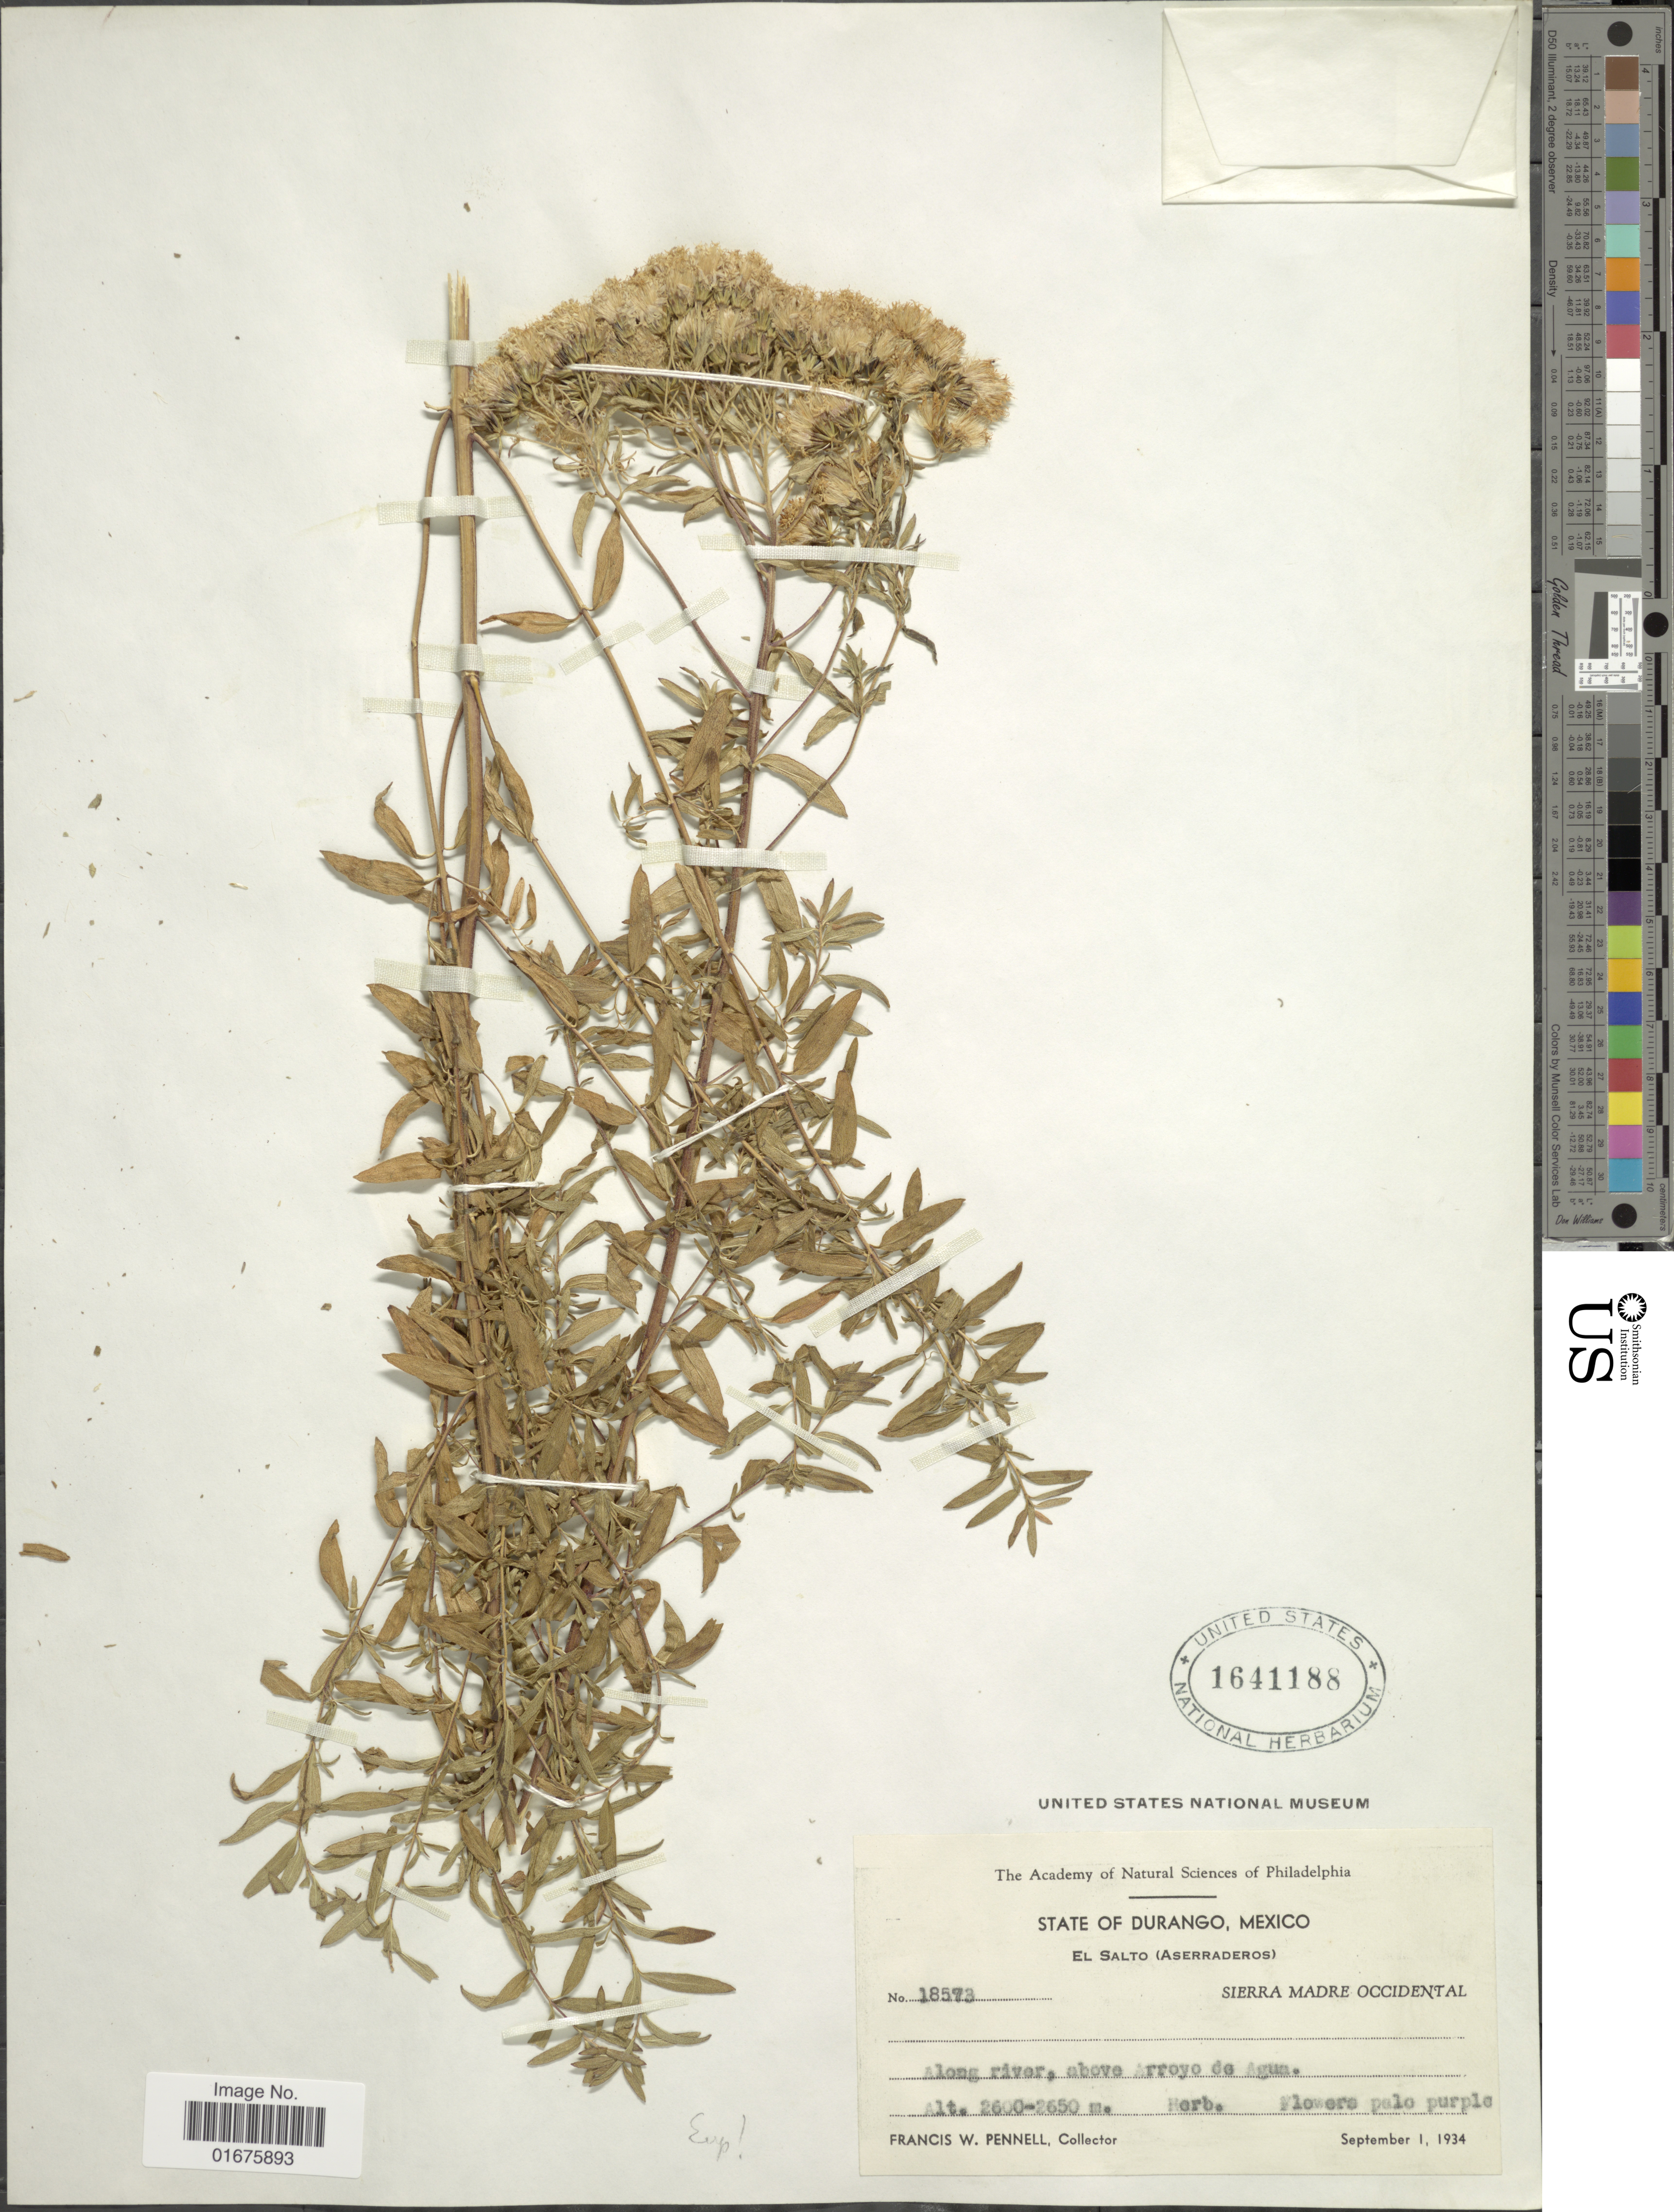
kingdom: Plantae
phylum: Tracheophyta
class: Magnoliopsida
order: Asterales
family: Asteraceae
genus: Ageratina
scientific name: Ageratina hyssopina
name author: (A. Gray) R.M. King & H. Rob.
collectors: F. W. Pennell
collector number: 18573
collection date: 1934-09-01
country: Mexico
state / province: Durango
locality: El Salto (Aserraderos), Sierra Madre Occidental, along river, above Arroyo de Agua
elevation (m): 2600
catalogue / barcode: US 1641188